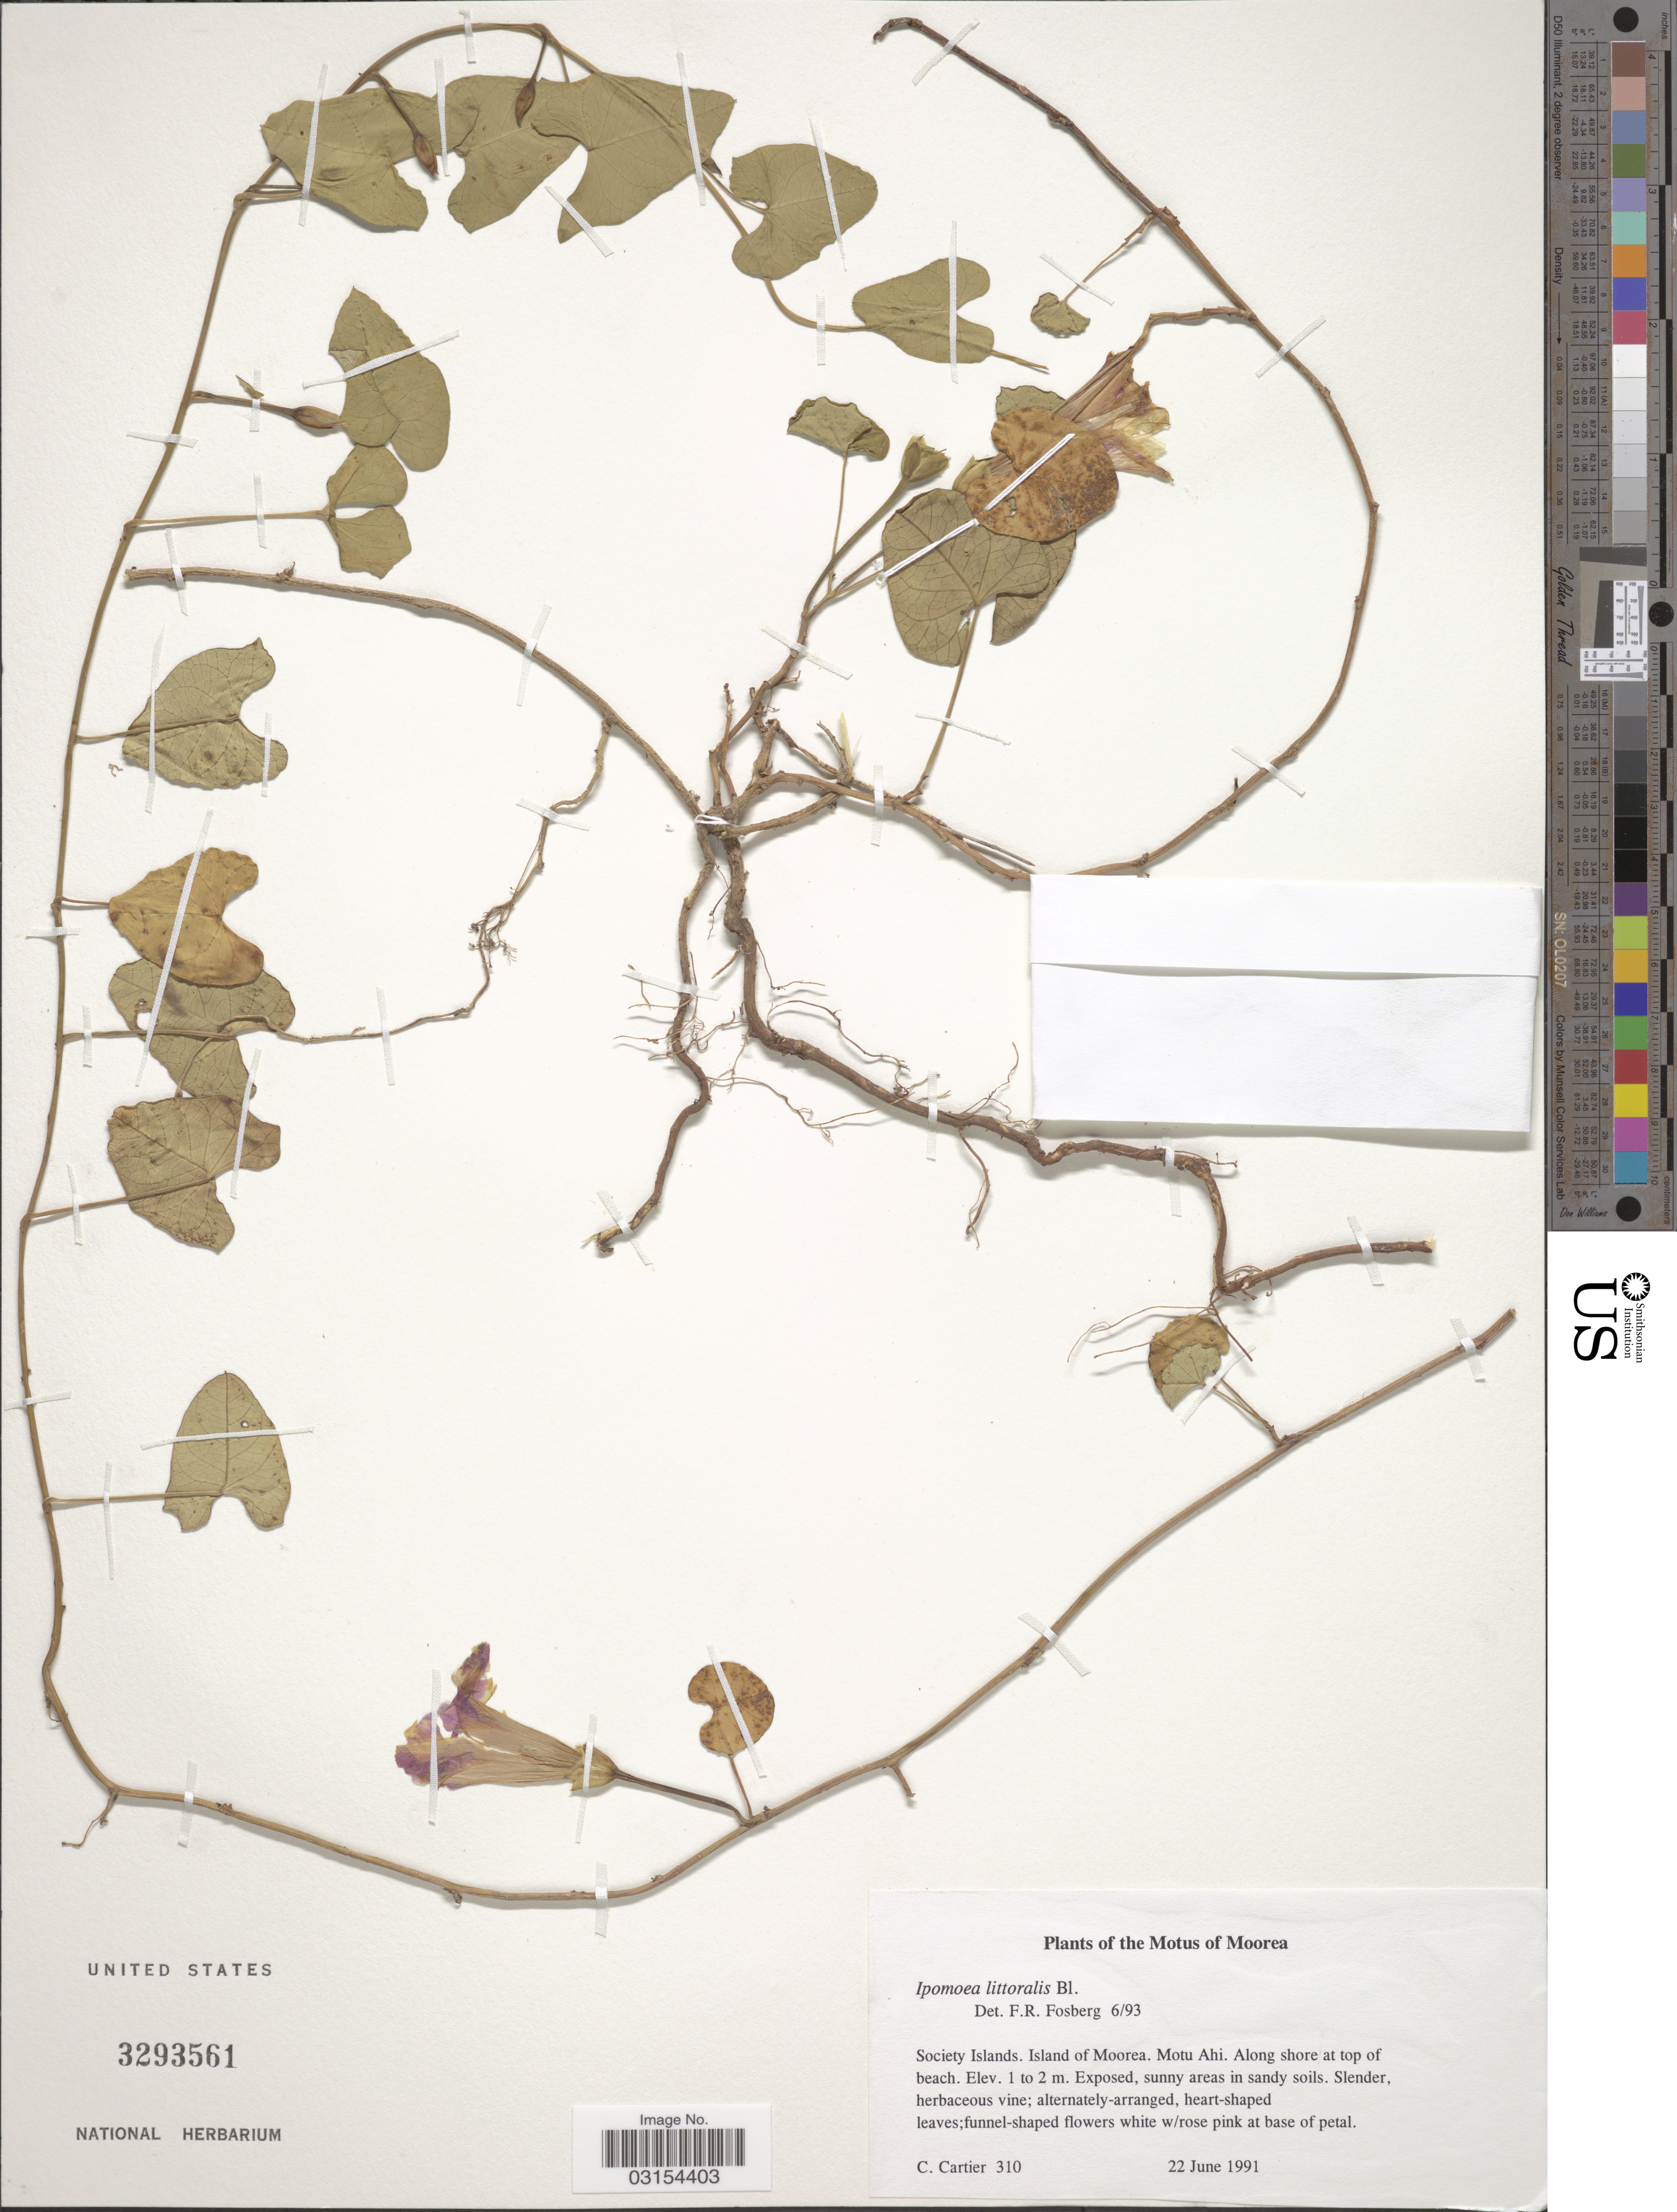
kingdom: Plantae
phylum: Tracheophyta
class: Magnoliopsida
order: Solanales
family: Convolvulaceae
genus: Ipomoea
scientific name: Ipomoea littoralis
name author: Blume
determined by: Fosberg, F. R.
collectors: C. Cartier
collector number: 310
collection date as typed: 22 Jun 1991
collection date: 1991-06-22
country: French Polynesia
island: Moorea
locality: Along shore at top of beach, Ahi [Society Is.]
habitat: Exposed, sunny areas in sandy soils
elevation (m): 1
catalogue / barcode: US 3293561